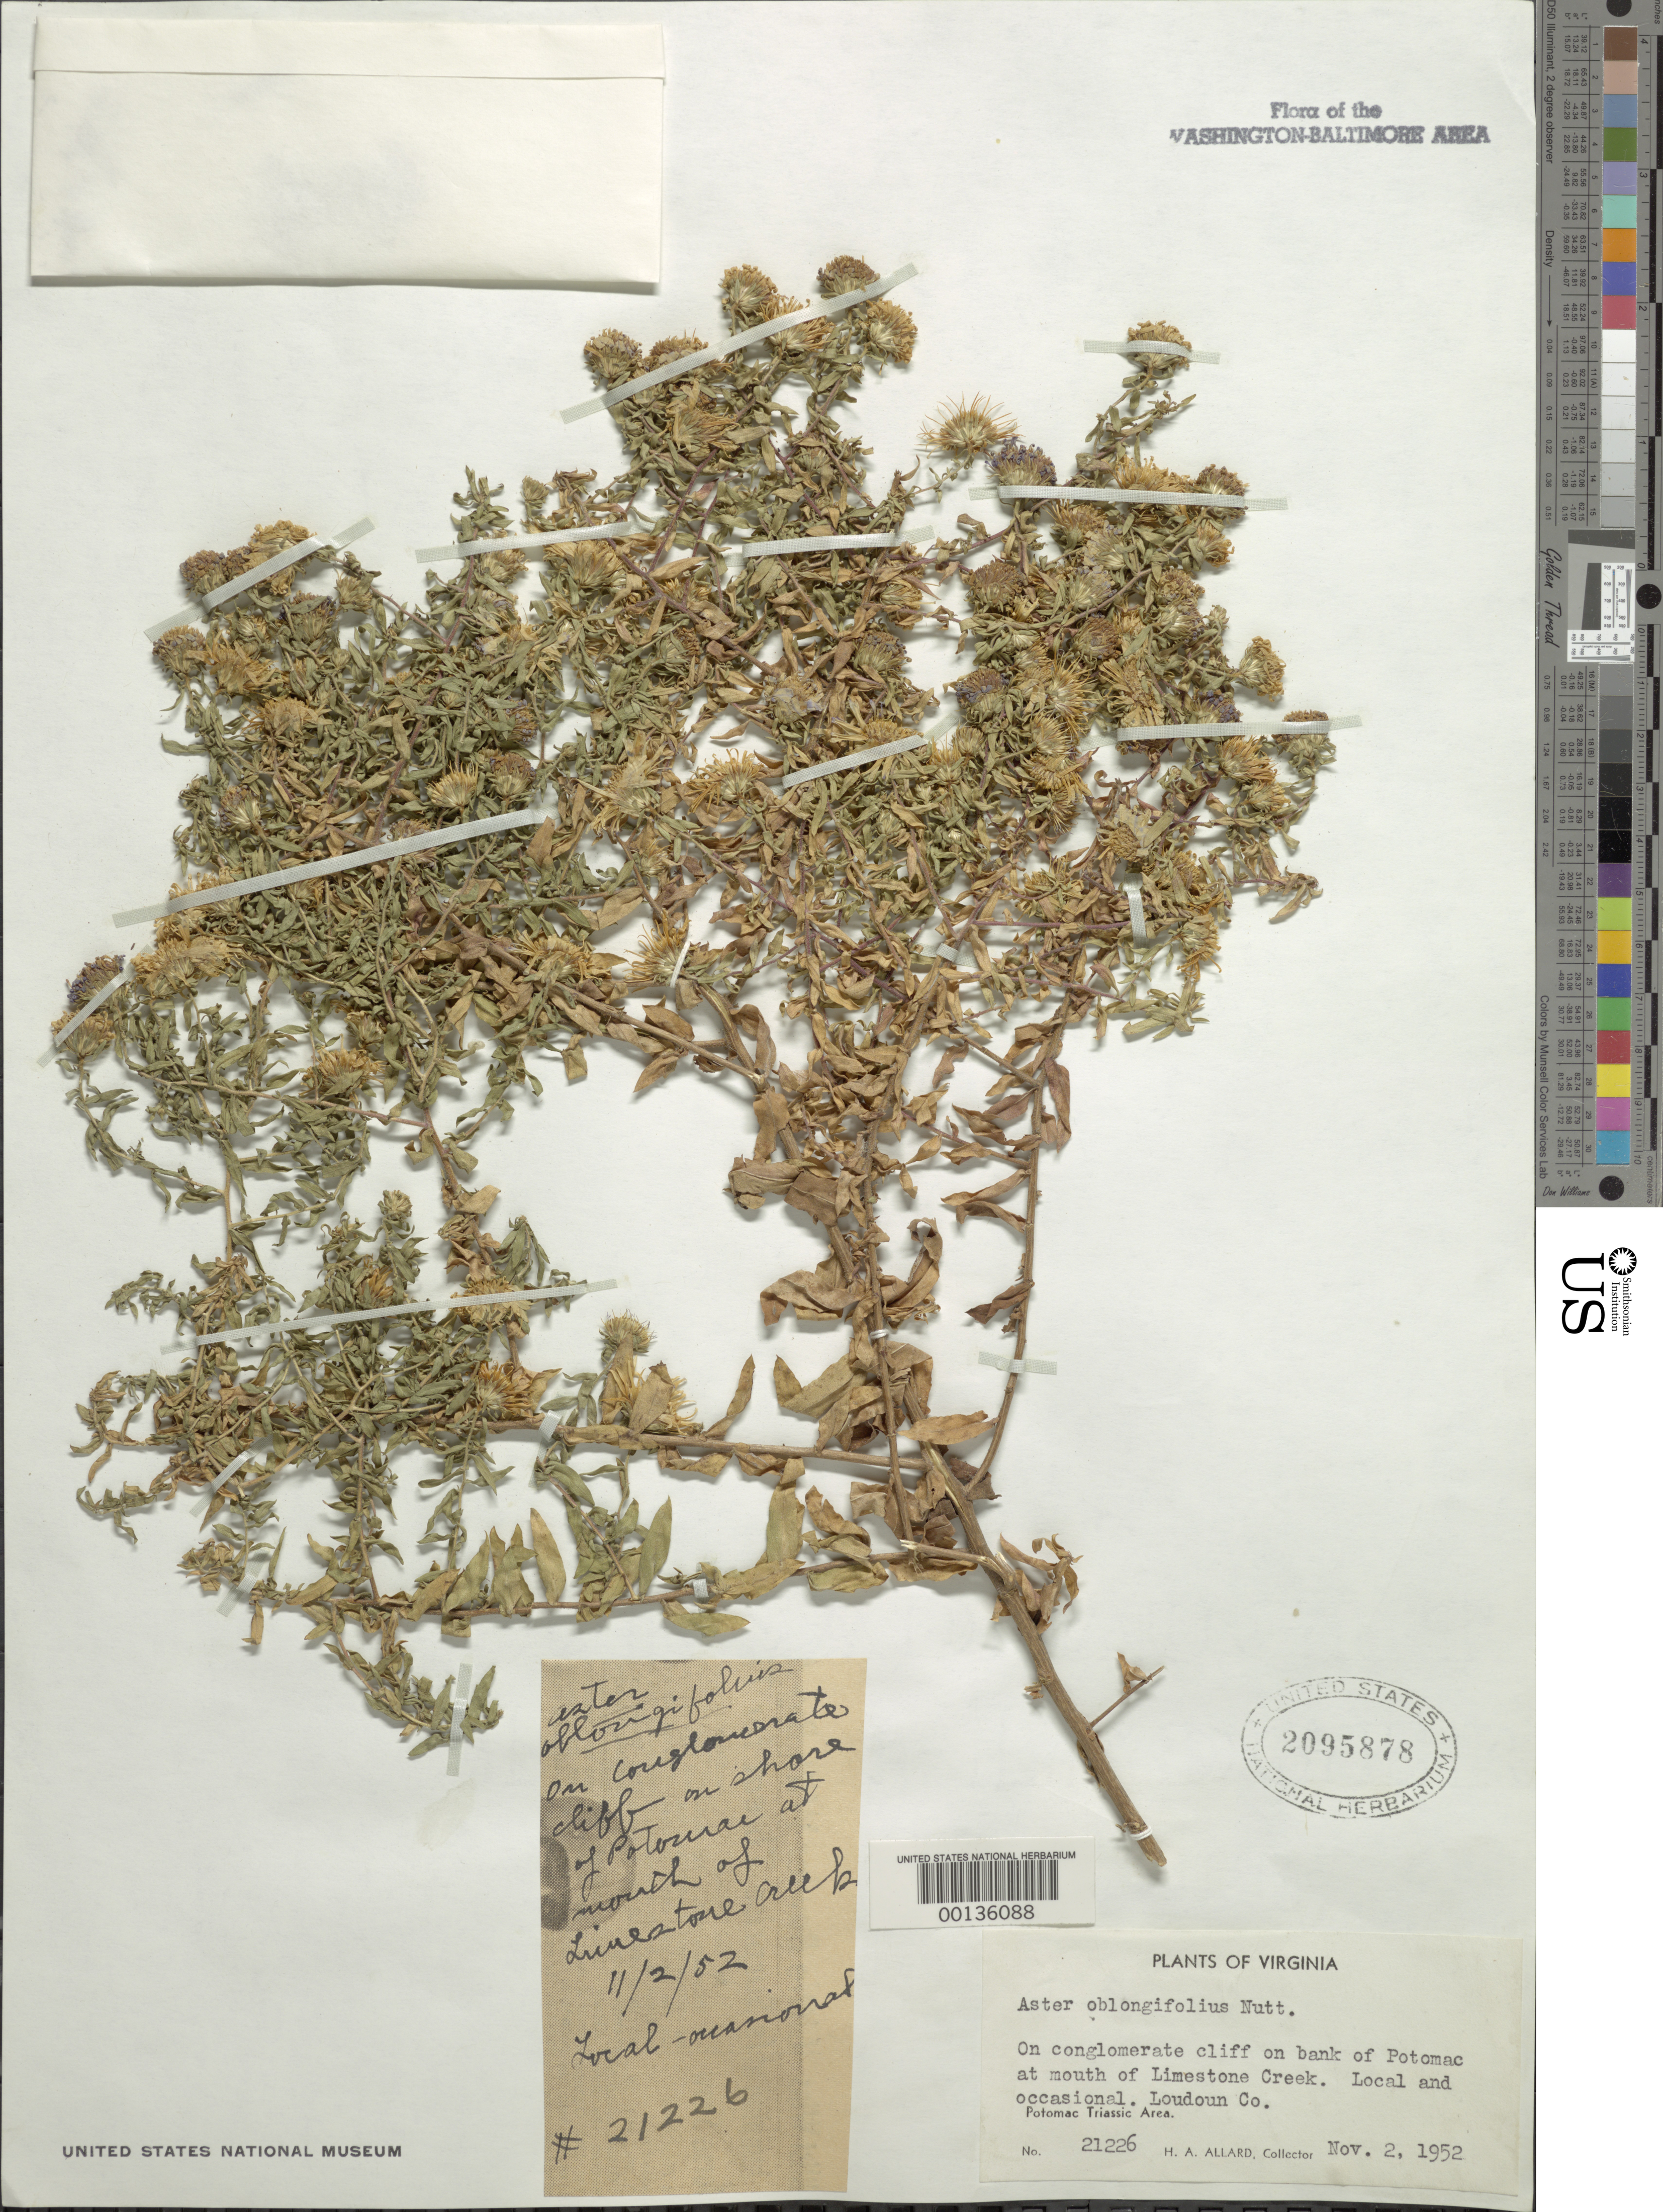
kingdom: Plantae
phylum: Tracheophyta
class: Magnoliopsida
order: Asterales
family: Asteraceae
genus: Symphyotrichum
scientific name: Symphyotrichum oblongifolium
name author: (Nutt.) G.L. Nesom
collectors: H. A. Allard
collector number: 21226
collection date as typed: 02 Nov 1952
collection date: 1952-11-02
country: United States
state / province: Virginia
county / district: Loudoun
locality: Potomac River at Limestone Creek C. & O. Canal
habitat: Conglomerate cliff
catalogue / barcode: US 2095878